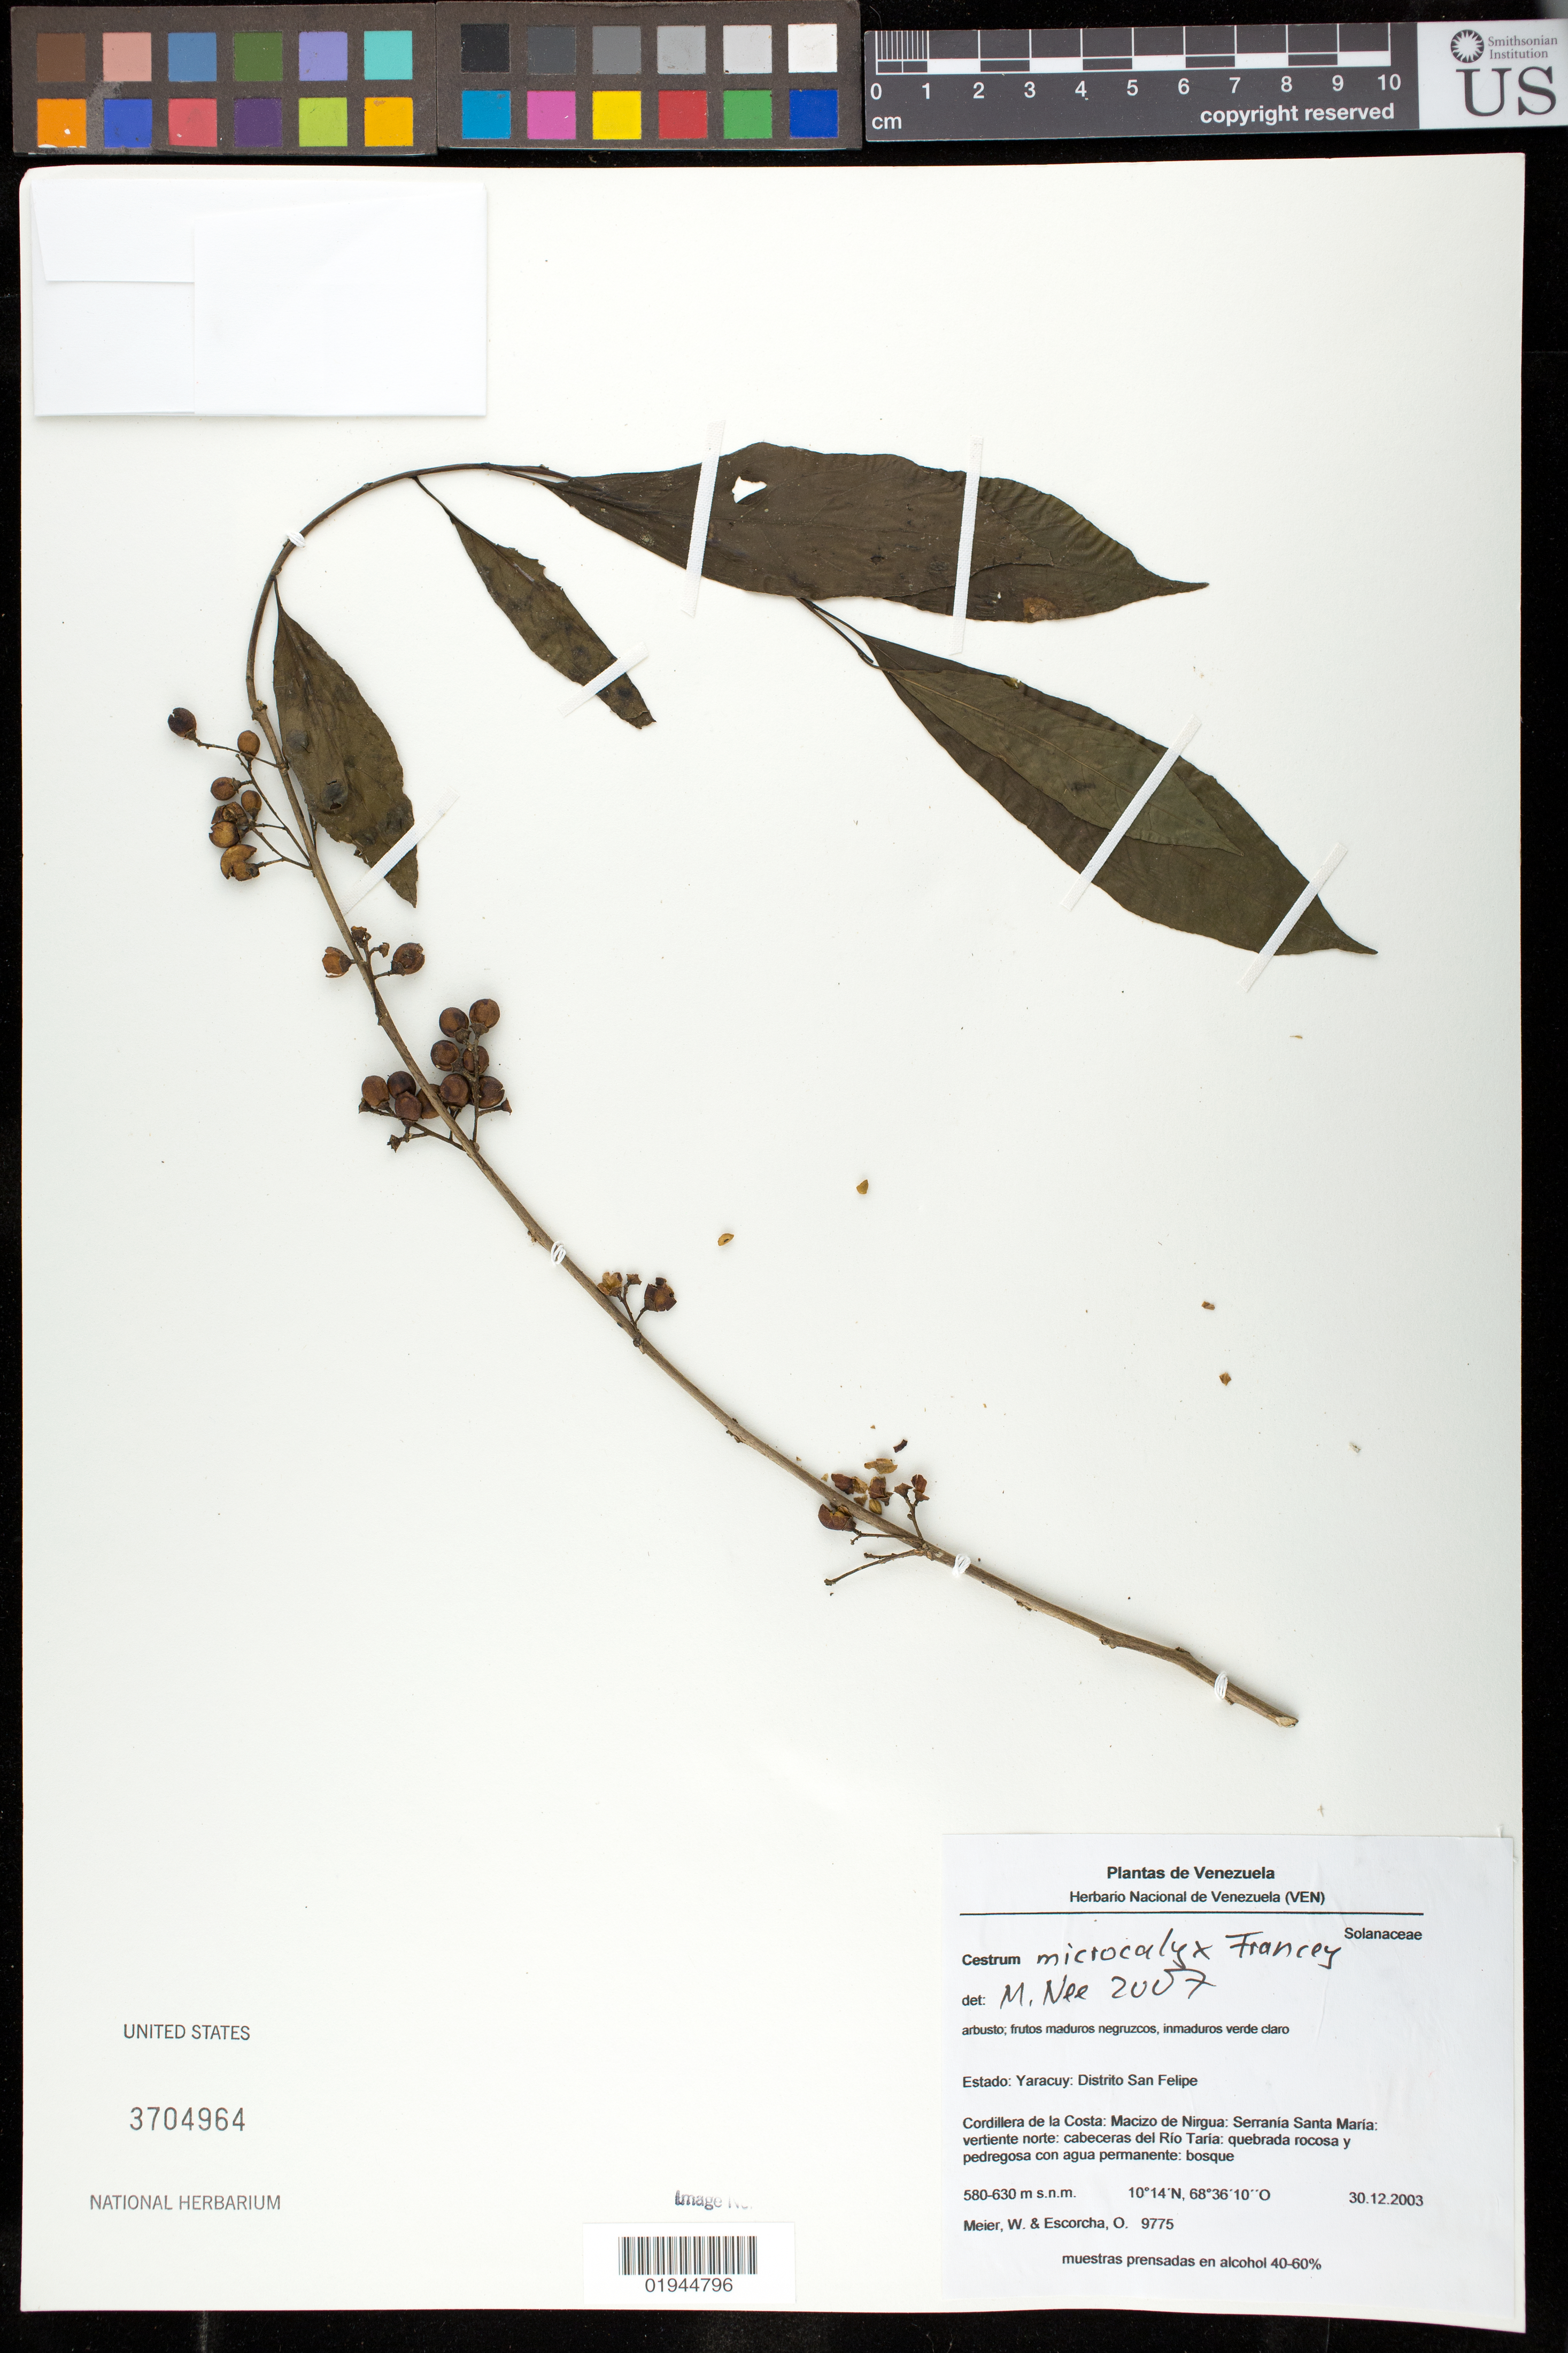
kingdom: Plantae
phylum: Tracheophyta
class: Magnoliopsida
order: Solanales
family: Solanaceae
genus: Cestrum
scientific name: Cestrum microcalyx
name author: Francey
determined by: Nee, Michael H.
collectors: W. Meier & O. Escorcha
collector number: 9775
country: Venezuela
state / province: Yaracuy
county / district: San Felipe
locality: Cordillera de la Costa, Macizo de Nirgua, Serrania Santa Maria, veriente norte, cabeceras del Rio Taria.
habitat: quebrada rocosa y pedregosa con agua permanente, bosque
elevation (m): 580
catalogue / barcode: US 3704964